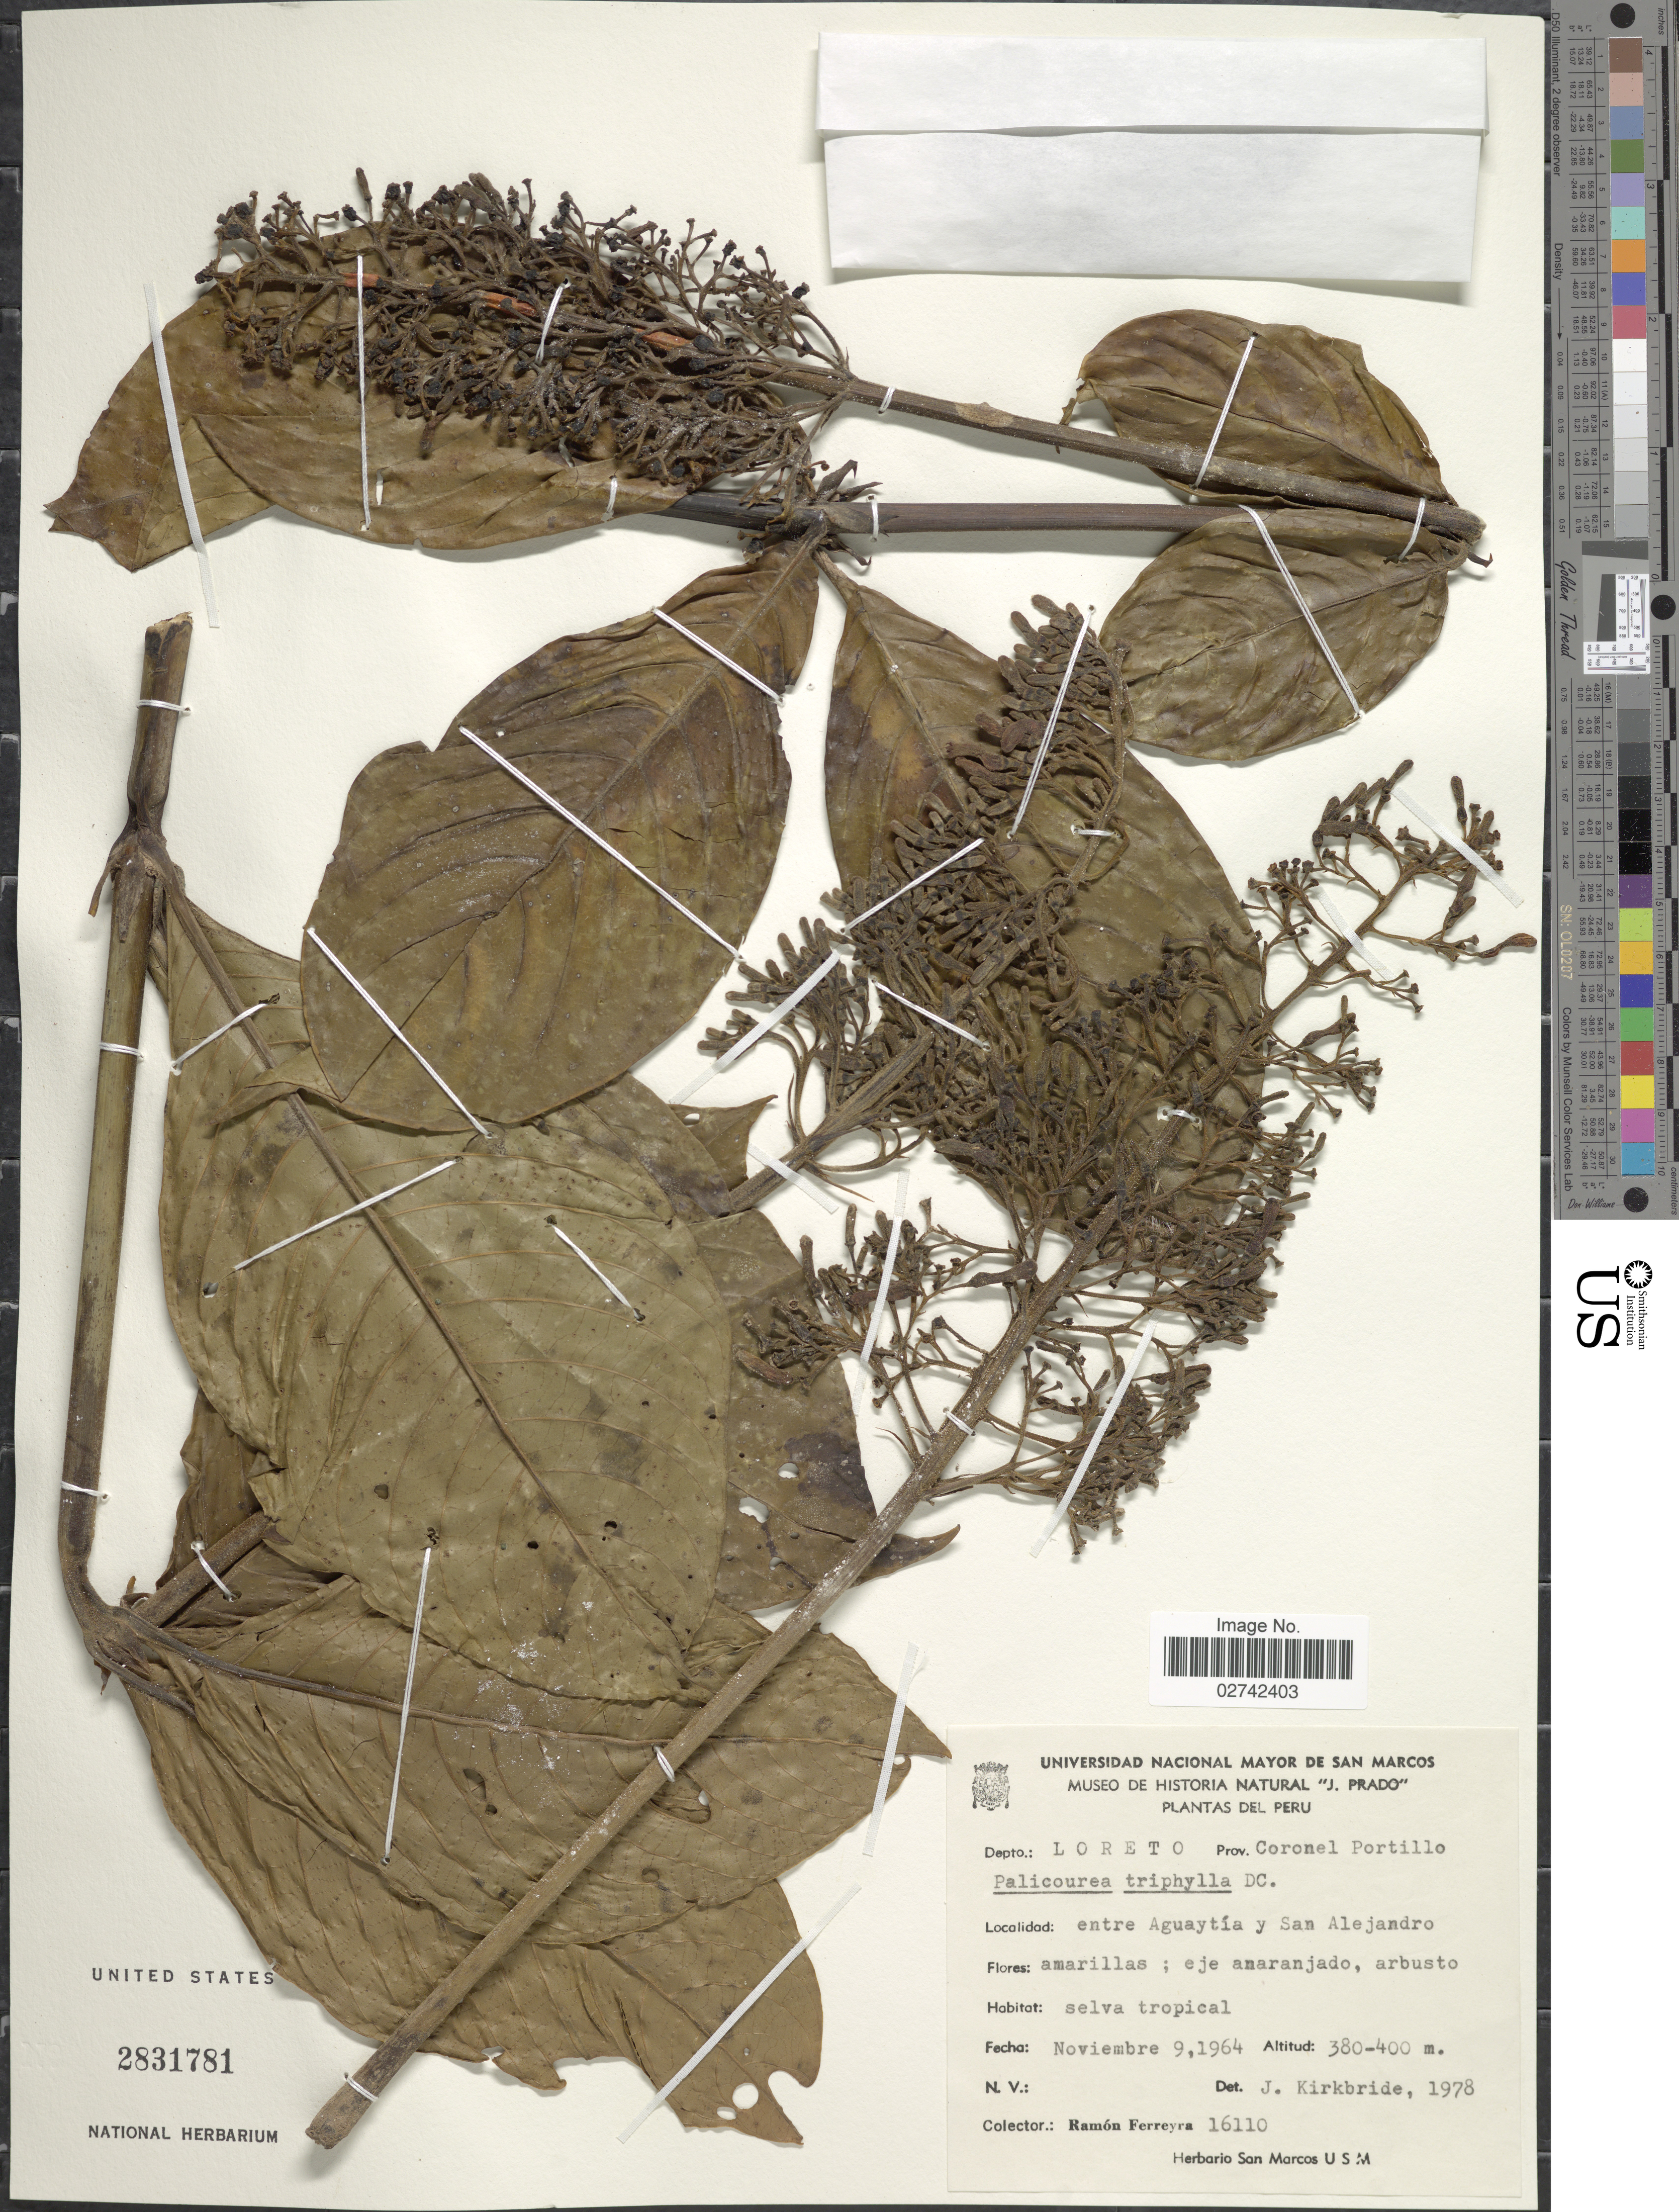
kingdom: Plantae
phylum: Tracheophyta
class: Magnoliopsida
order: Gentianales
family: Rubiaceae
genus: Palicourea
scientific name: Palicourea triphylla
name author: DC.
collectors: R. A. Ferreyra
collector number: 16110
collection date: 1964-11-09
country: Peru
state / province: Loreto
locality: Prov. Coronel Portillo, entre Aguaytia y San Alejandro.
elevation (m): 380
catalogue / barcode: US 2831781